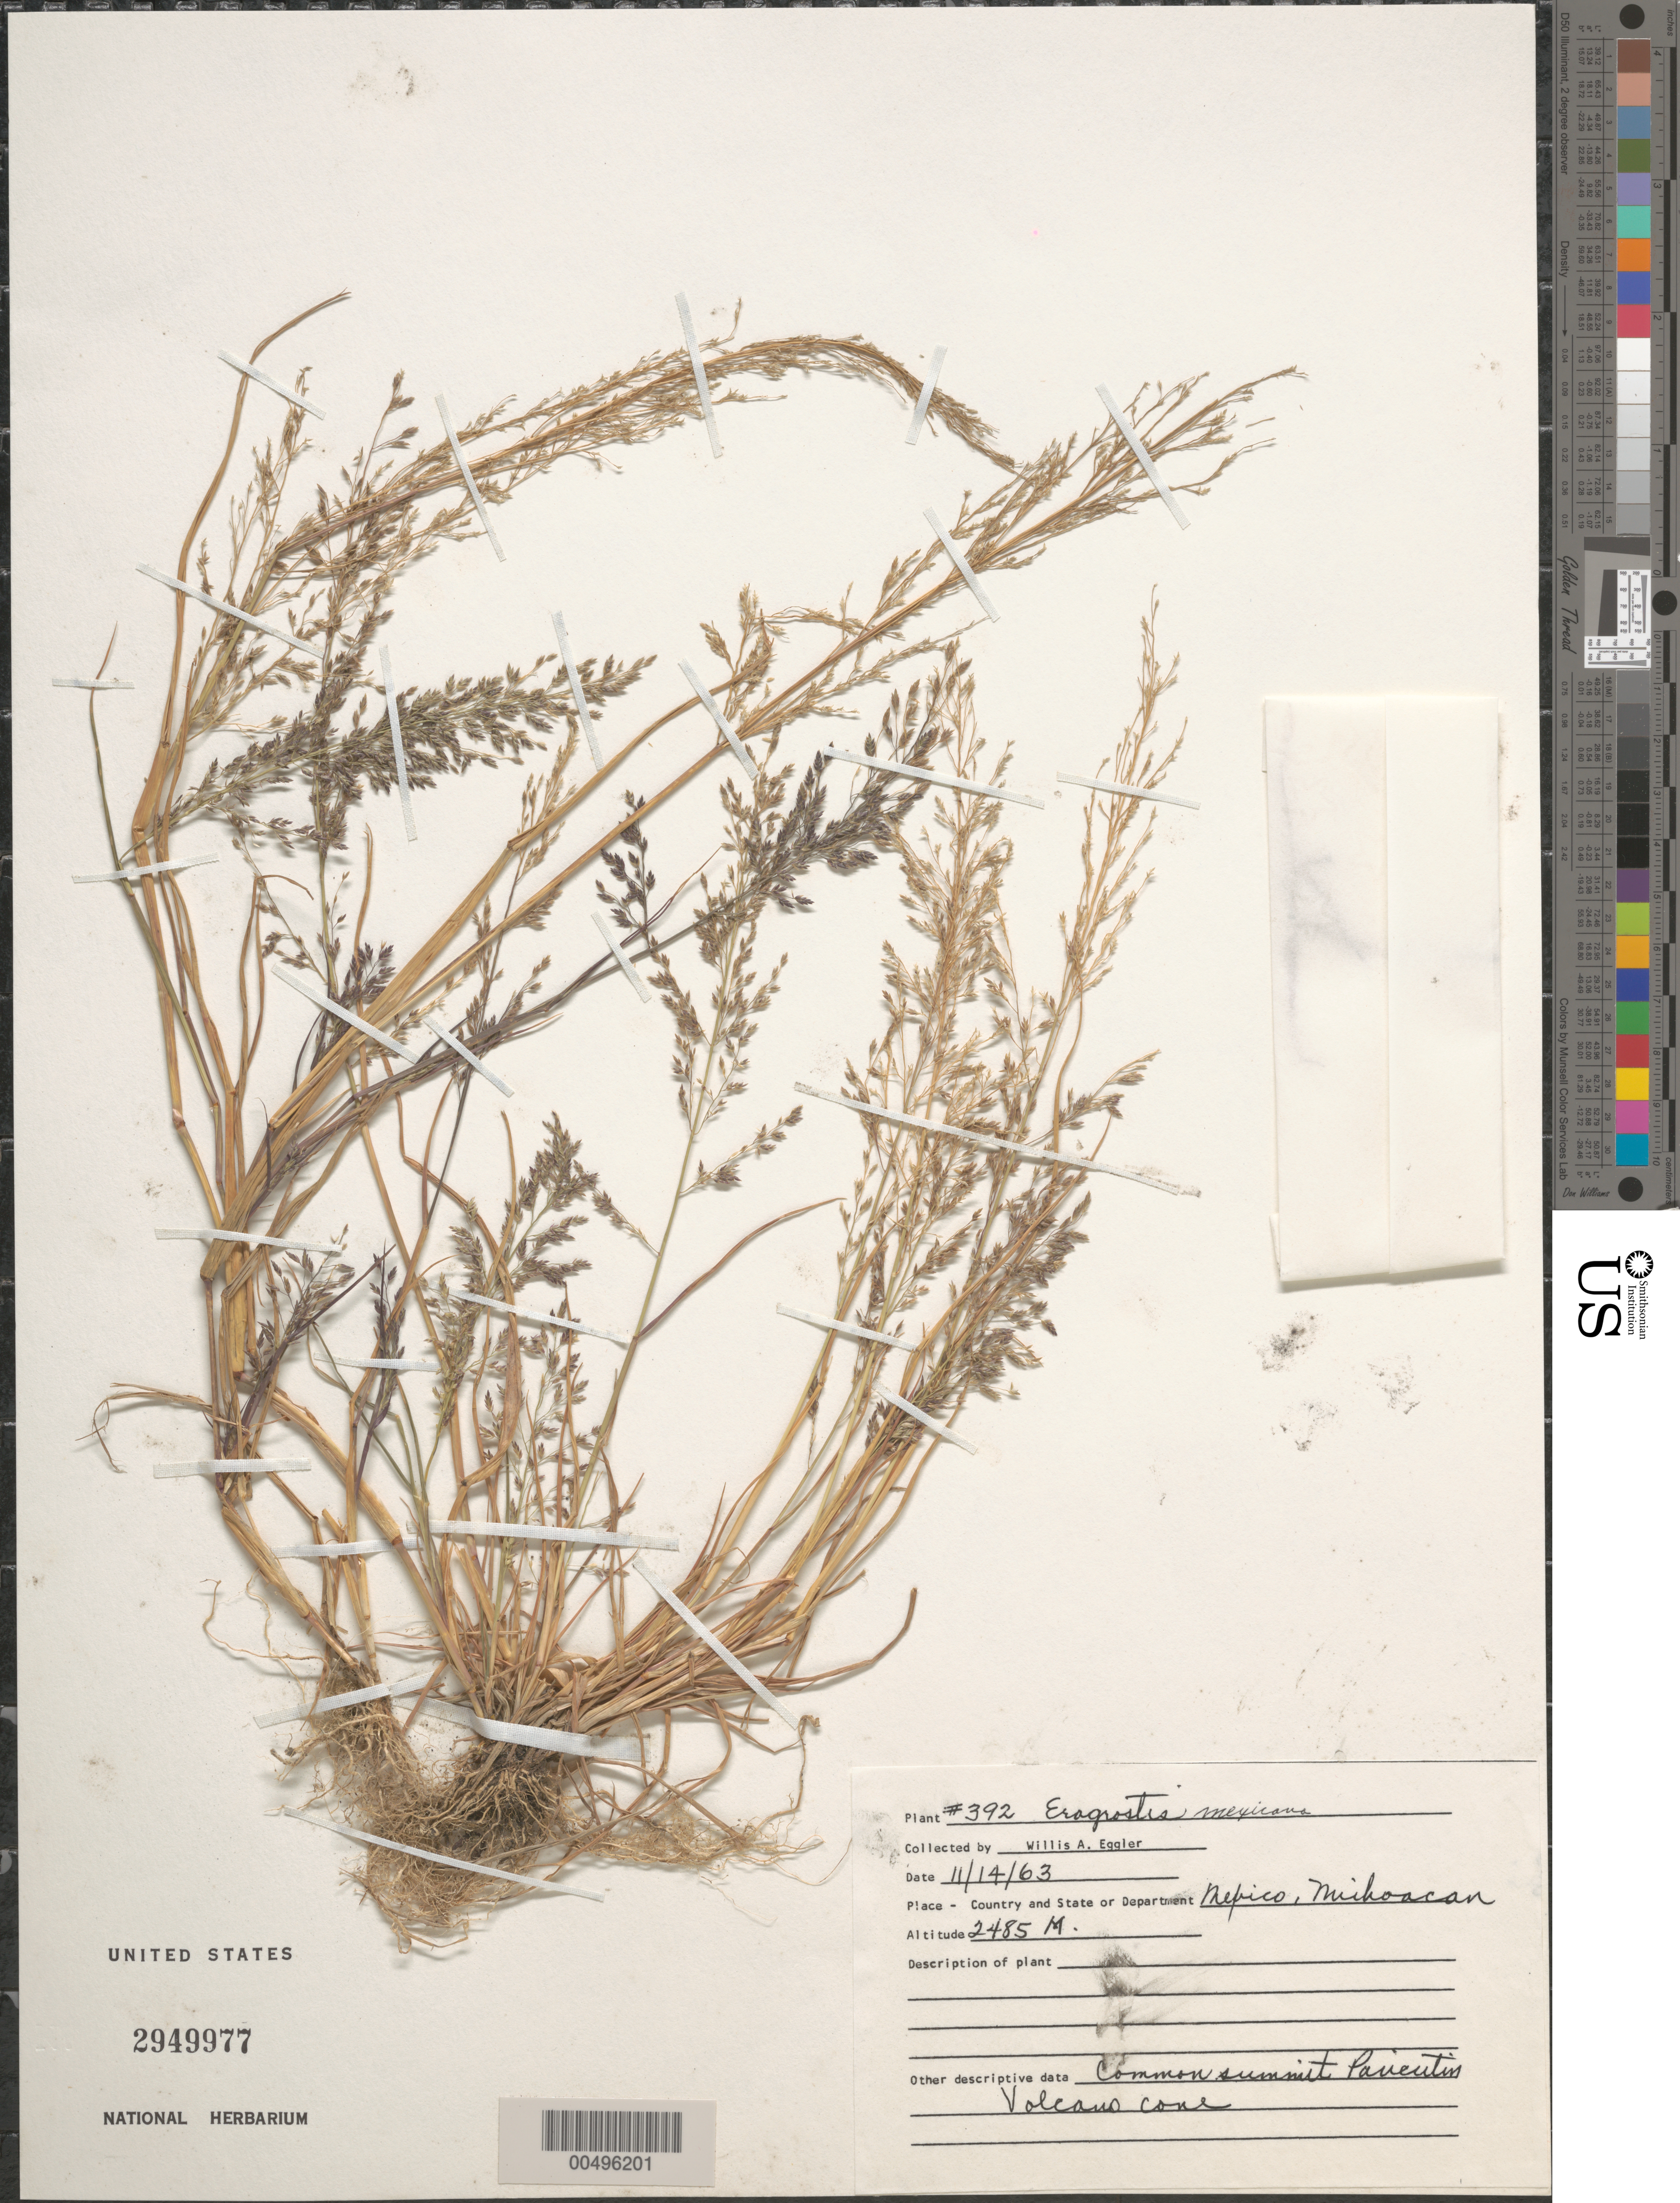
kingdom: Plantae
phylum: Tracheophyta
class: Liliopsida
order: Poales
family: Poaceae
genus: Eragrostis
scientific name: Eragrostis mexicana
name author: (Hornem.) Link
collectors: W. A. Eggler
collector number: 392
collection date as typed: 14 Nov 1963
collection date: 1963-11-14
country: Mexico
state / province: Michoacán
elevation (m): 2485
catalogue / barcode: US 2949977